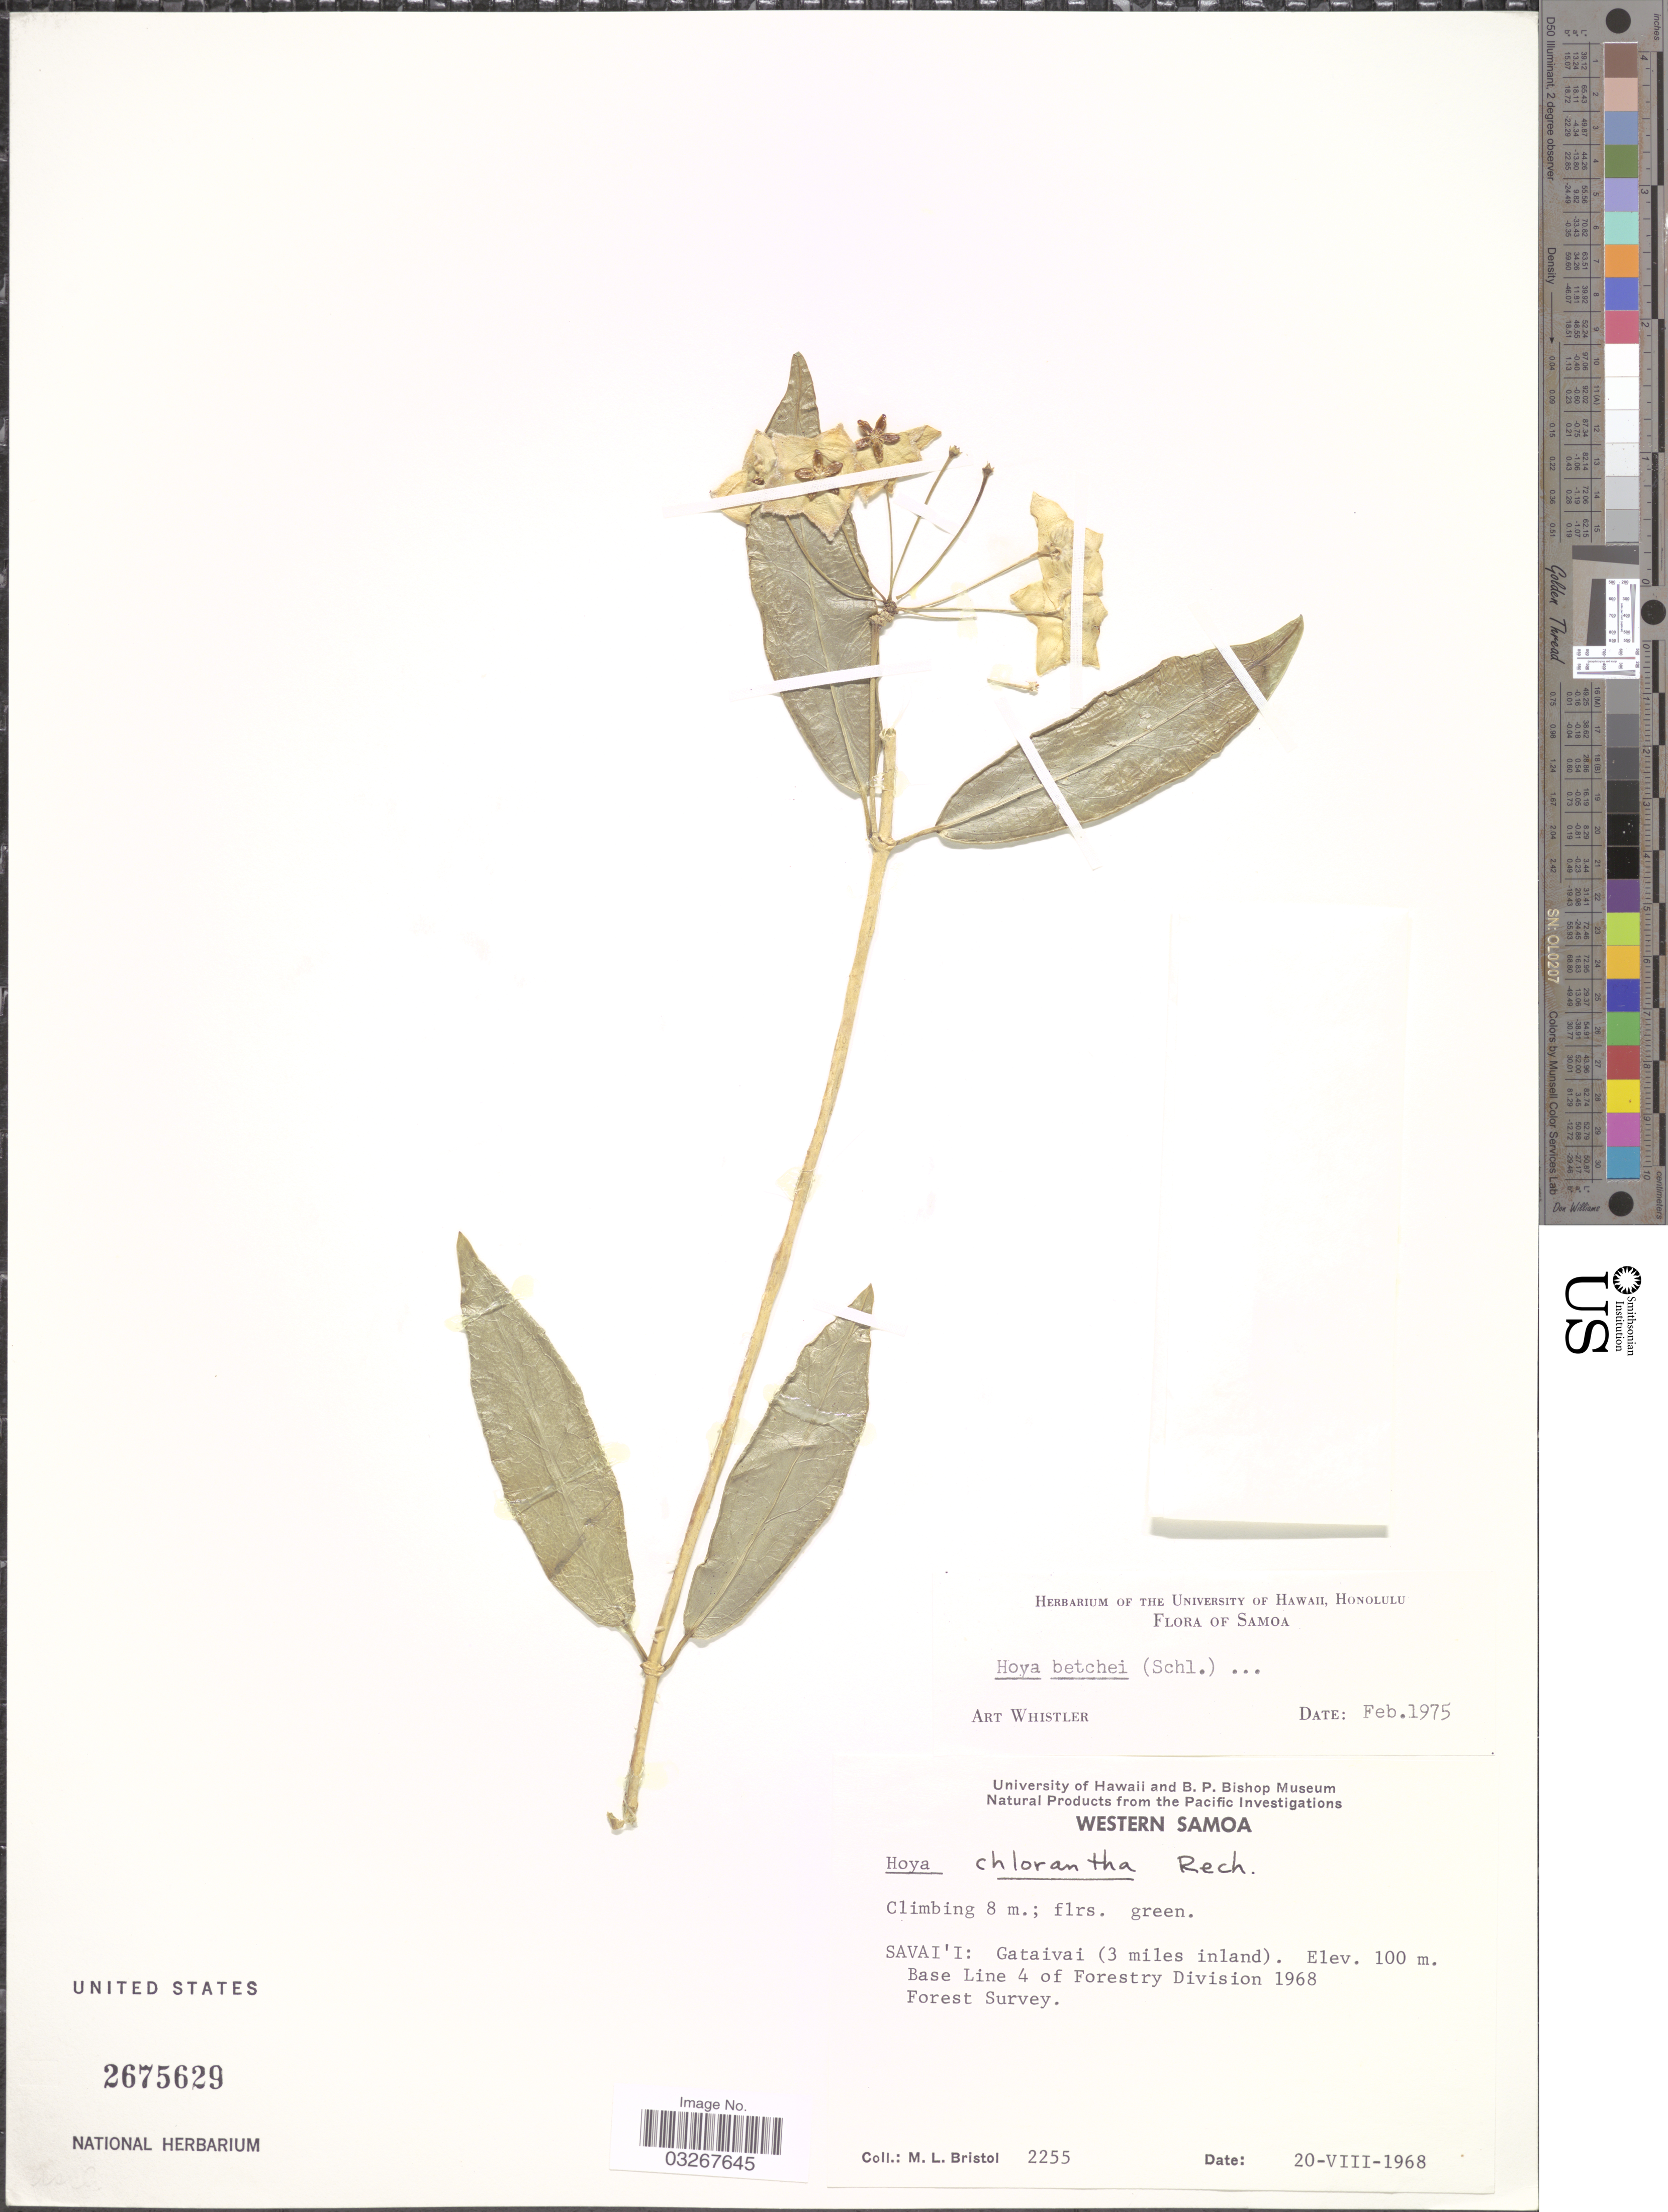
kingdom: Plantae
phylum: Tracheophyta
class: Magnoliopsida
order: Gentianales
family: Apocynaceae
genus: Hoya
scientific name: Hoya betchei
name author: Whistler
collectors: M. L. Bristol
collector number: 2255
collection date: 1968-08-20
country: Samoa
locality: Savai'i: Gataivai (3 miles inland).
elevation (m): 100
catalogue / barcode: US 2675629